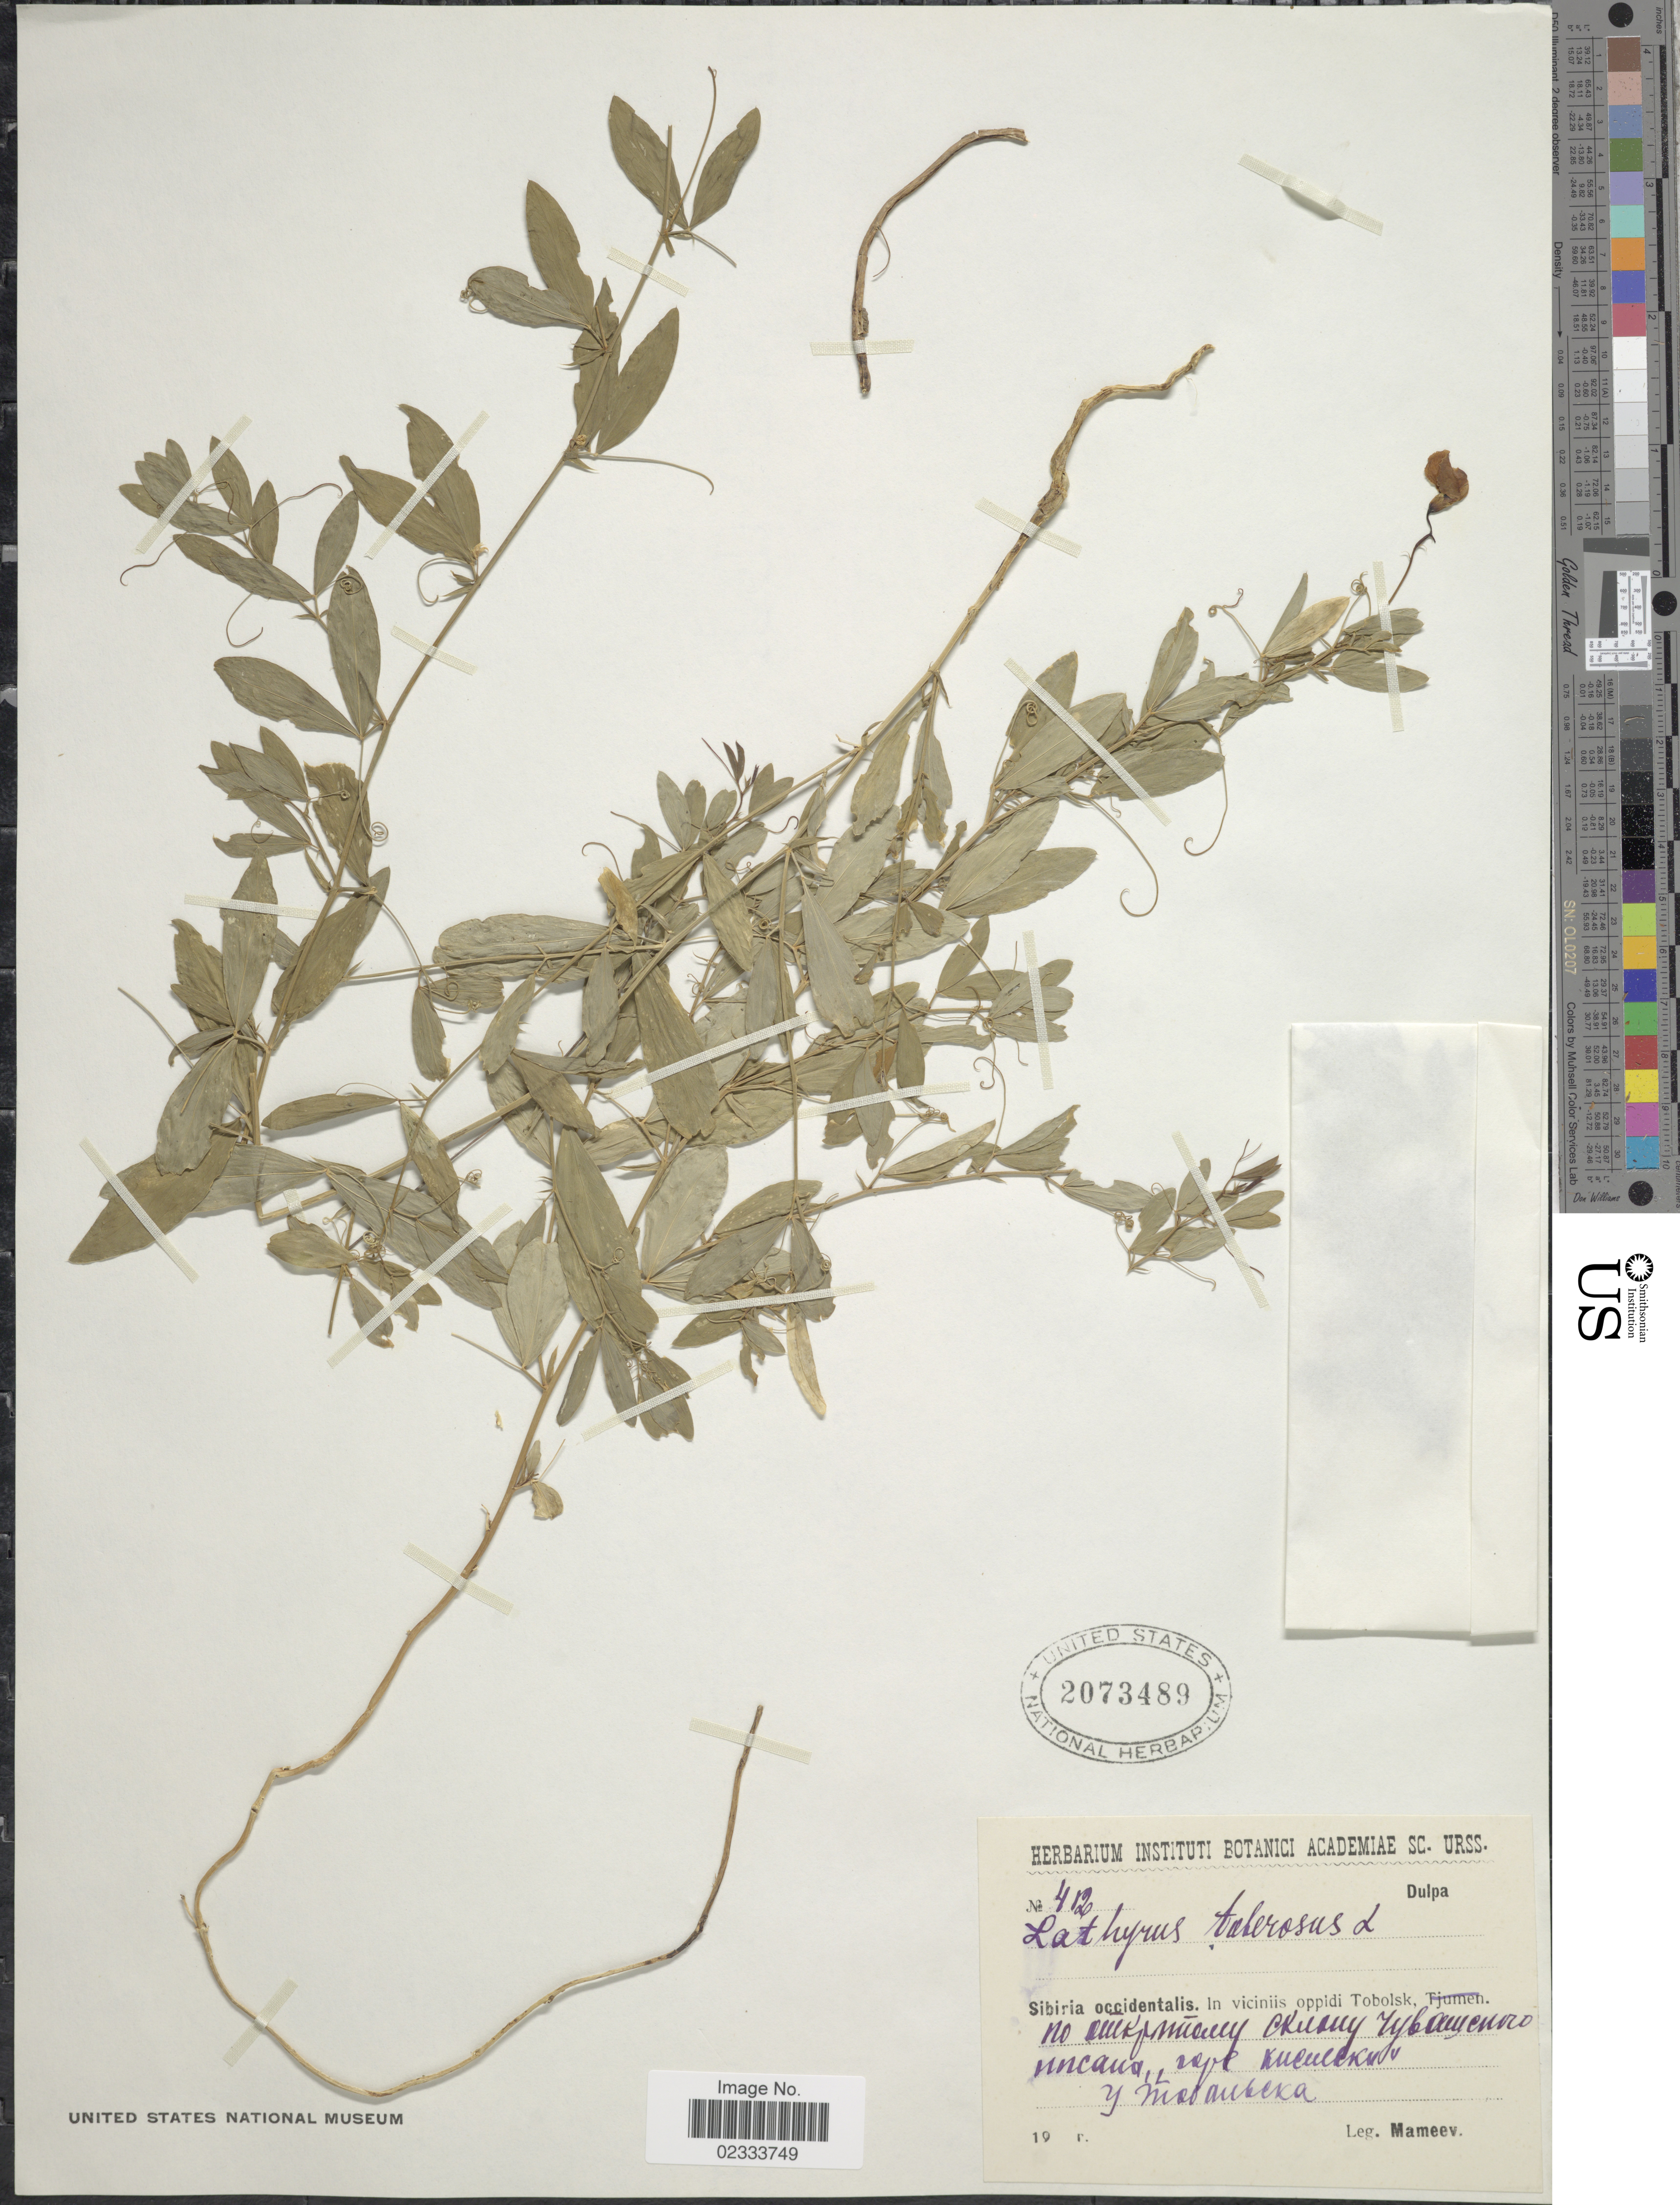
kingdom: Plantae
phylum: Tracheophyta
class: Magnoliopsida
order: Fabales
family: Fabaceae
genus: Lathyrus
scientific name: Lathyrus tuberosus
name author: L.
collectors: Mameev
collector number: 412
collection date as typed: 19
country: Russian Federation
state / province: Tyumen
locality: Sibiria occidentalis, in vicniis oppidi Tobolsk. Near Tobolsk.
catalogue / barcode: US 2073489